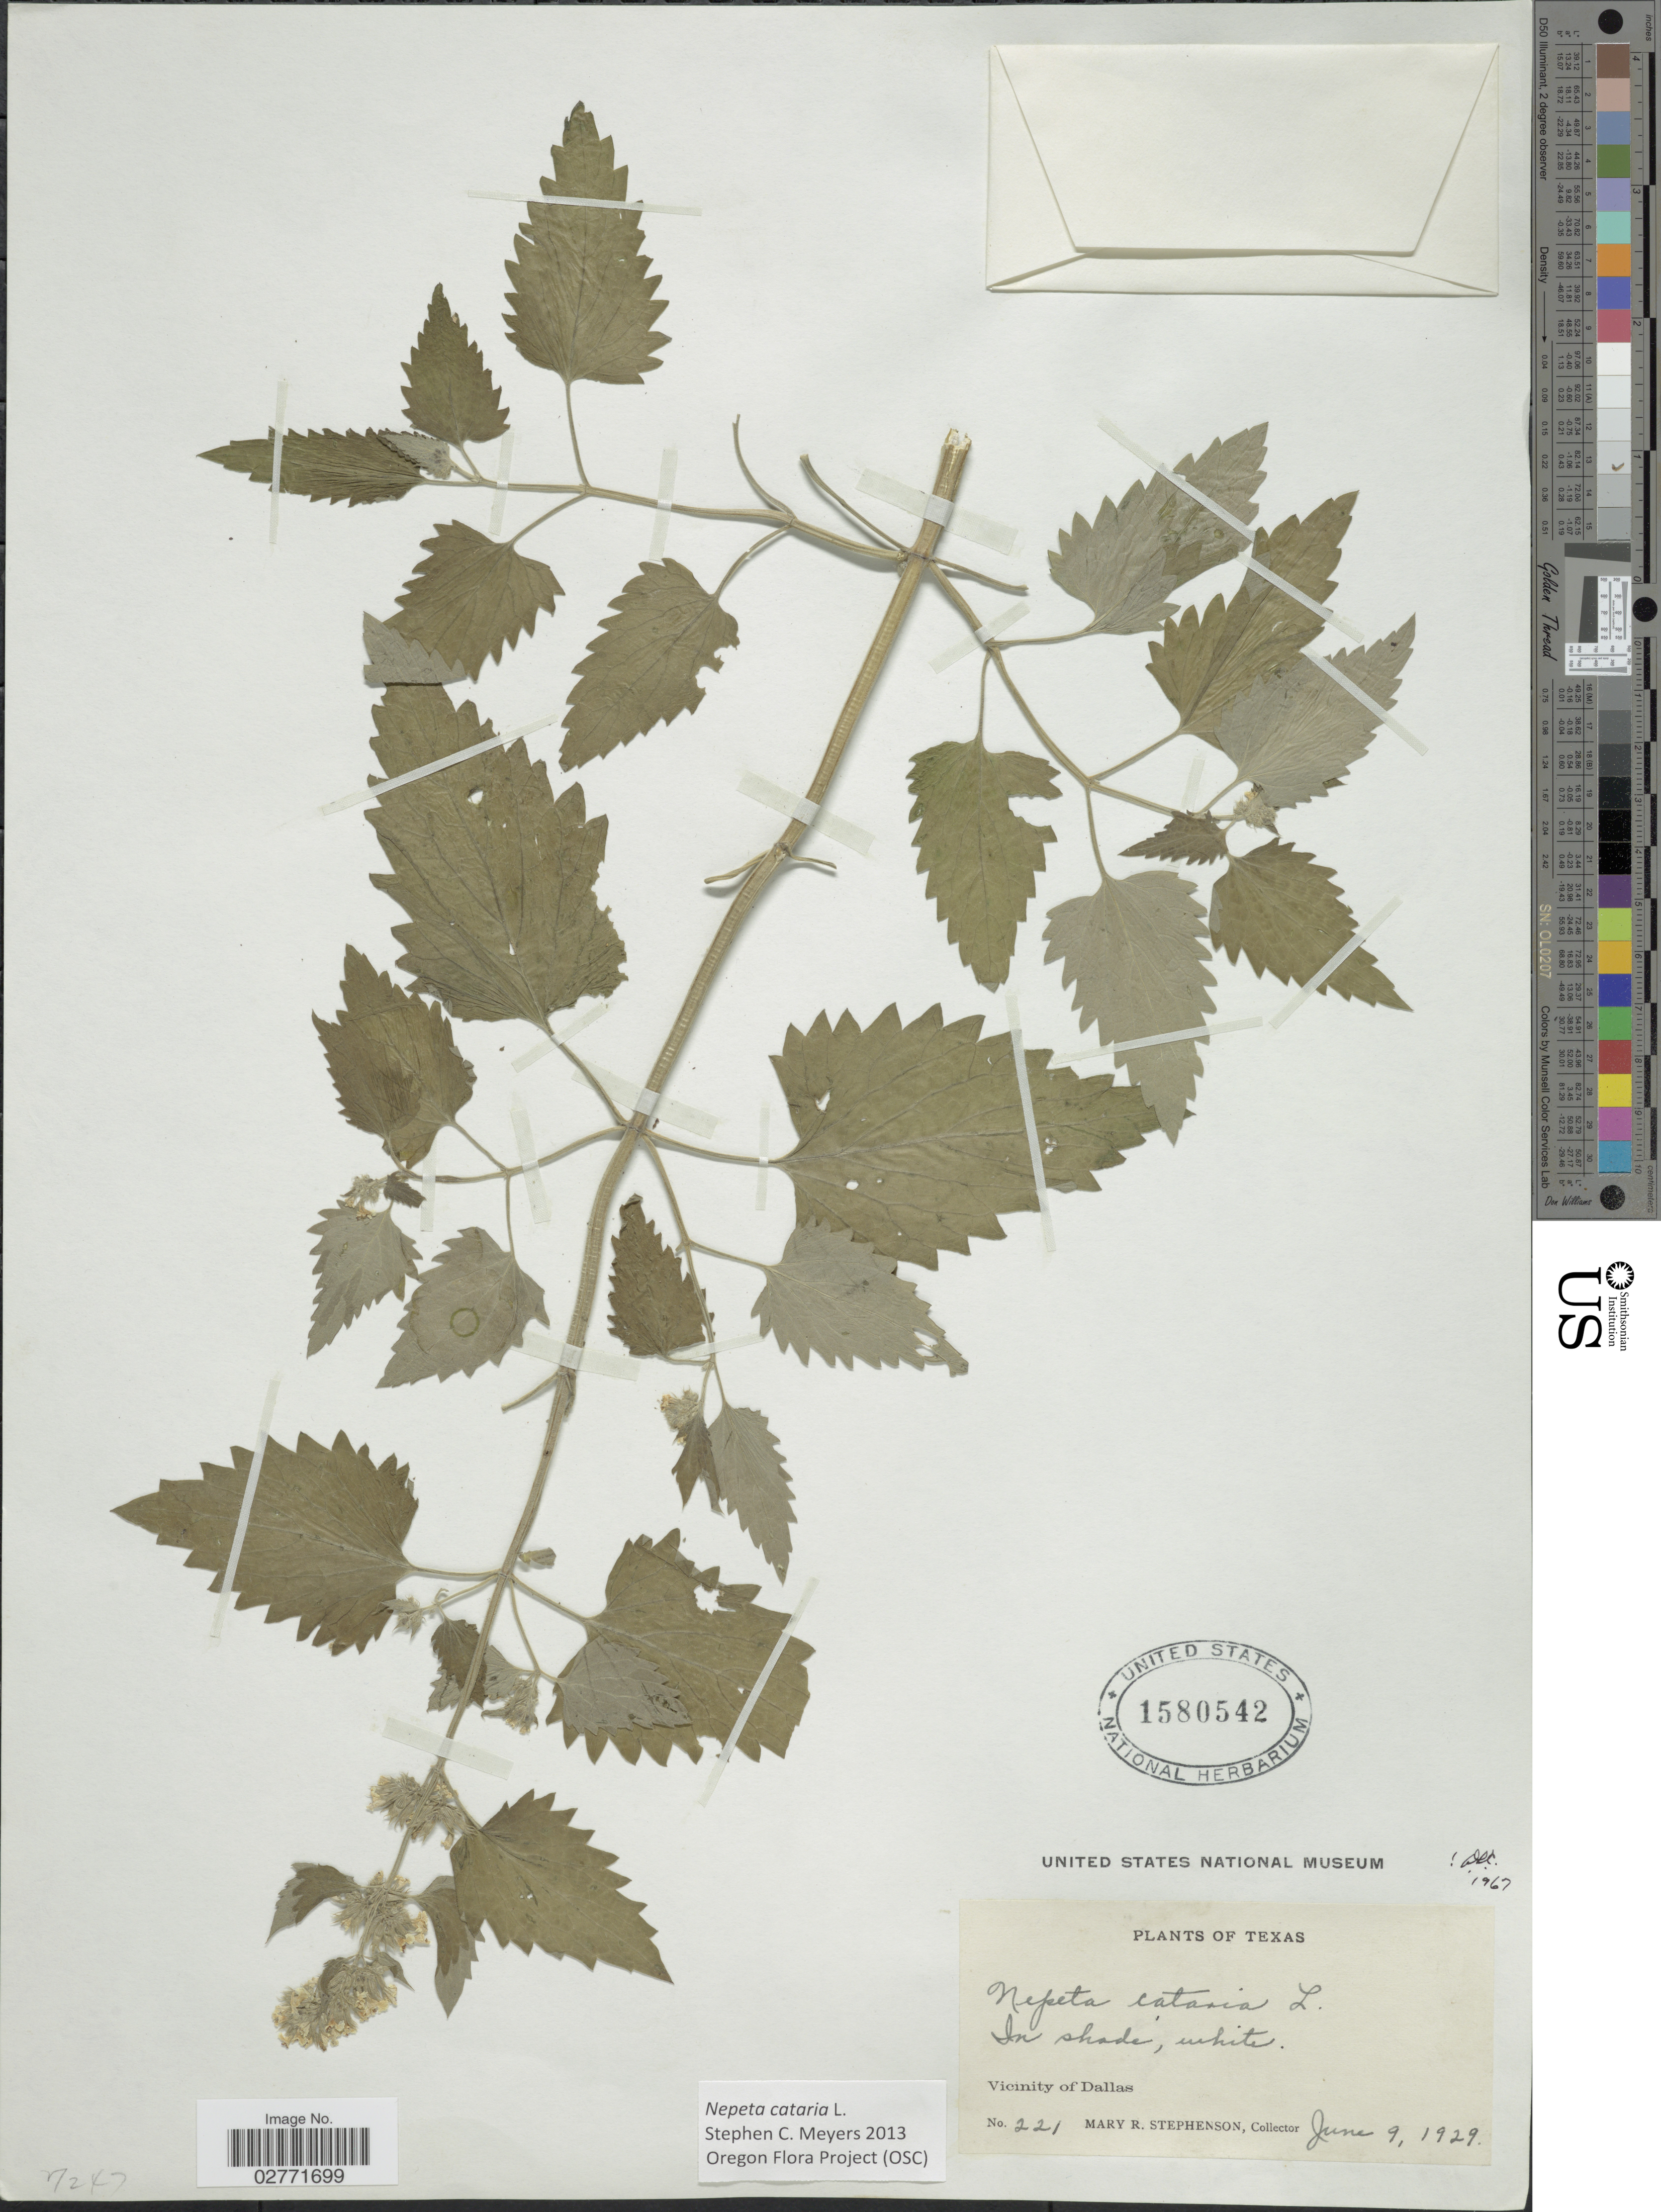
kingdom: Plantae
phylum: Tracheophyta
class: Magnoliopsida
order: Lamiales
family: Lamiaceae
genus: Nepeta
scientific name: Nepeta cataria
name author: L.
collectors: M. Stephenson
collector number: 221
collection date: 1929-06-09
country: United States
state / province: Texas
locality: Vicinity of Dallas.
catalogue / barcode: US 1580542